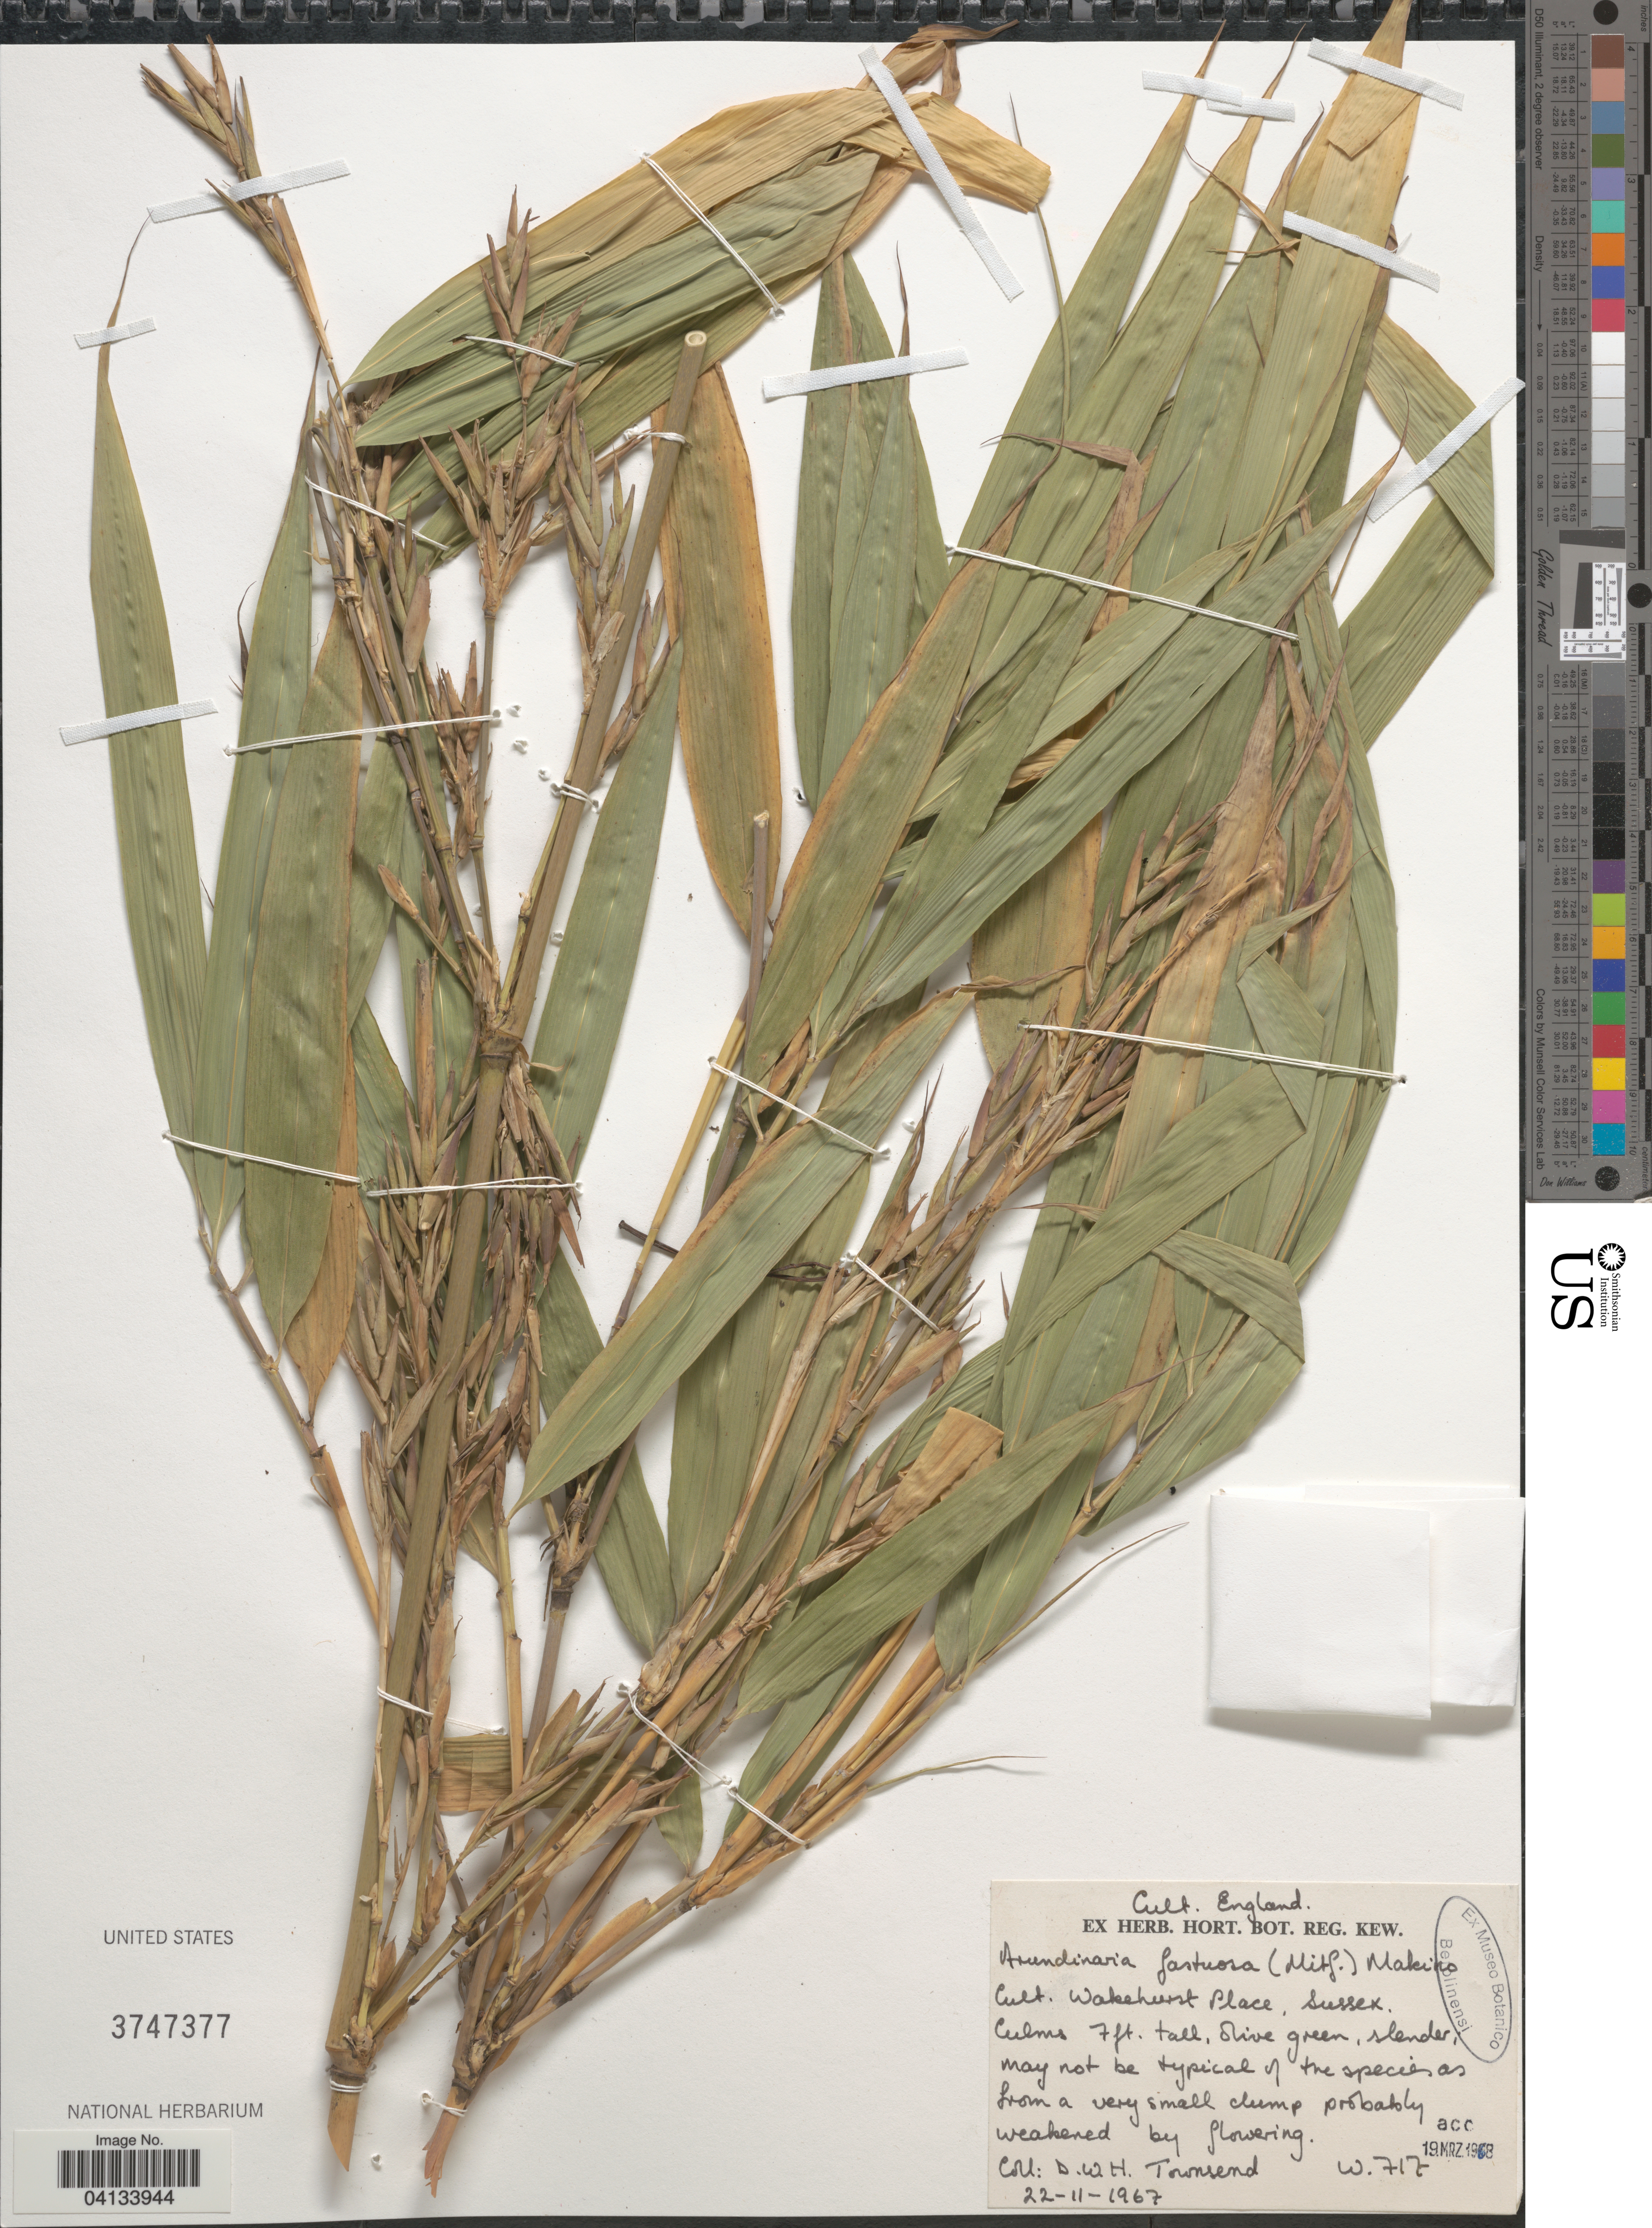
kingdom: Plantae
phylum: Tracheophyta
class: Liliopsida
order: Poales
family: Poaceae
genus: Semiarundinaria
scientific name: Semiarundinaria fastuosa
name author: Makino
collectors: D. W. H. Townsend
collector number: W717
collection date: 1967-11-22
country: United Kingdom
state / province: England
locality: Wakehurst Place, Sussex.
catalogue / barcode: US 3747377